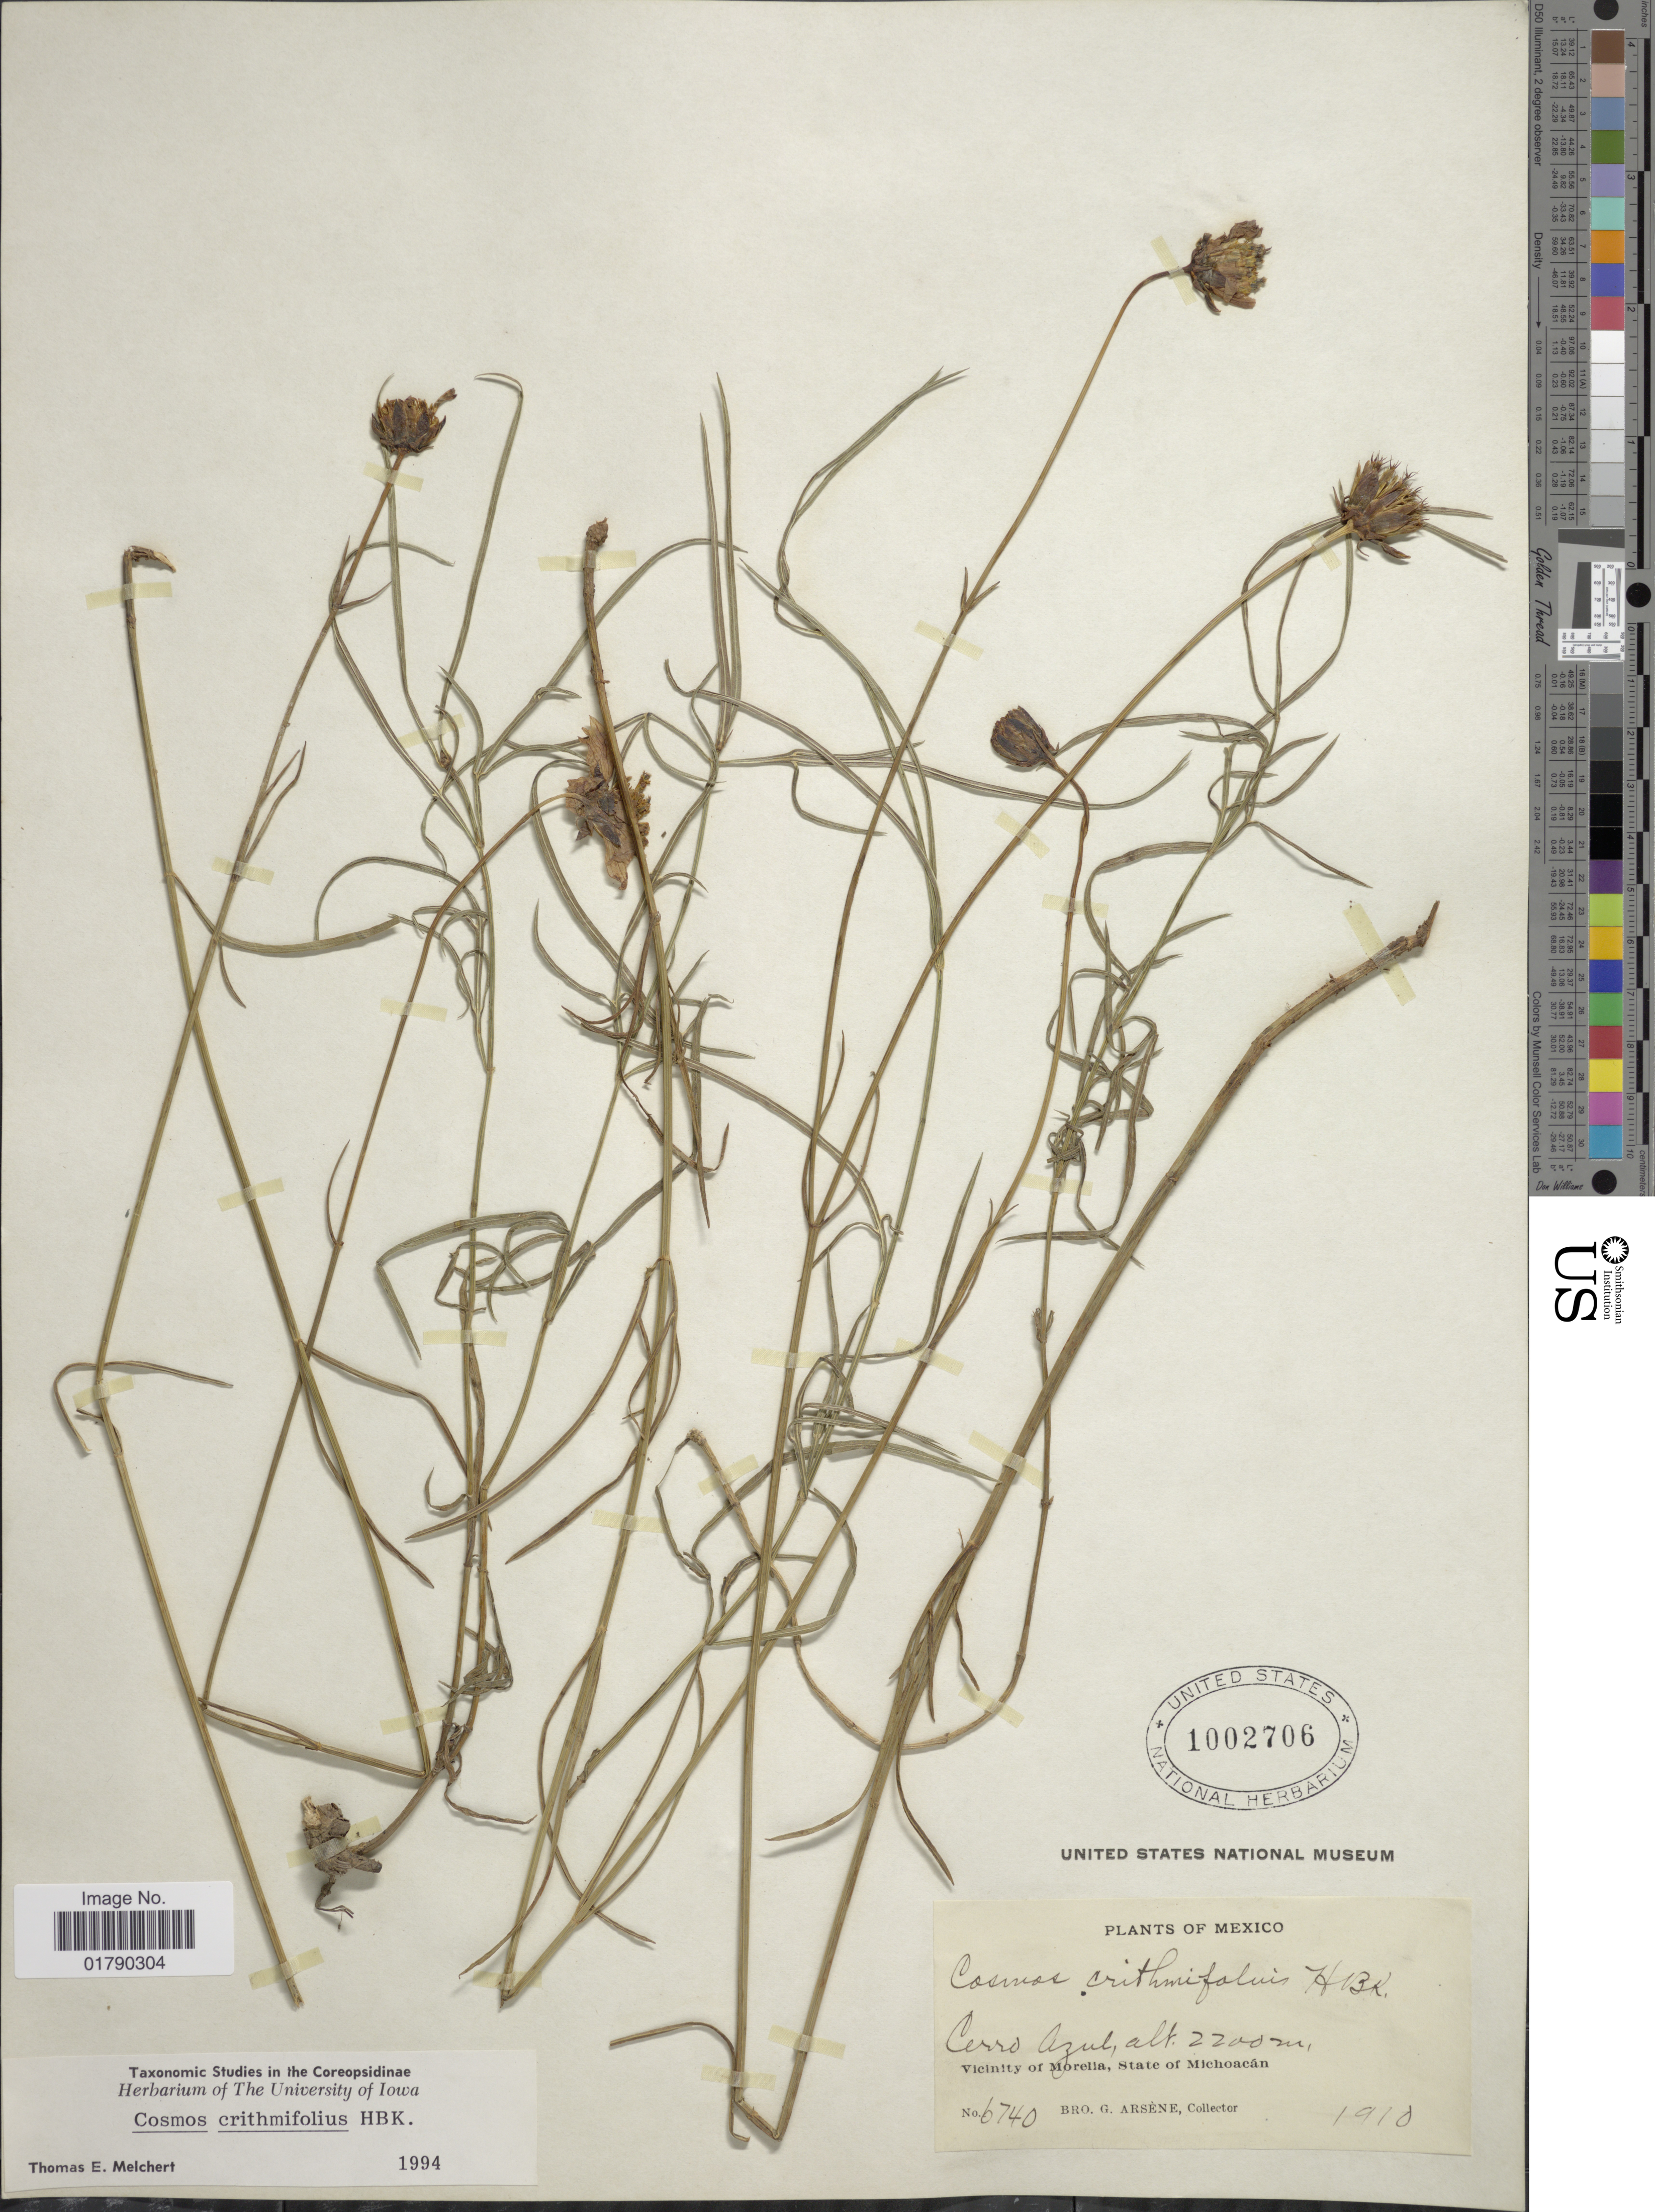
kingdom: Plantae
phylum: Tracheophyta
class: Magnoliopsida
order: Asterales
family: Asteraceae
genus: Cosmos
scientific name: Cosmos crithmifolius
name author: Kunth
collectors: Bro. G. Arsène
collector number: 6740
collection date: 1910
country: Mexico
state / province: Michoacán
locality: Cerro Azul, Vicinity of Morelia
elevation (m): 2200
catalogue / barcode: US 1002706